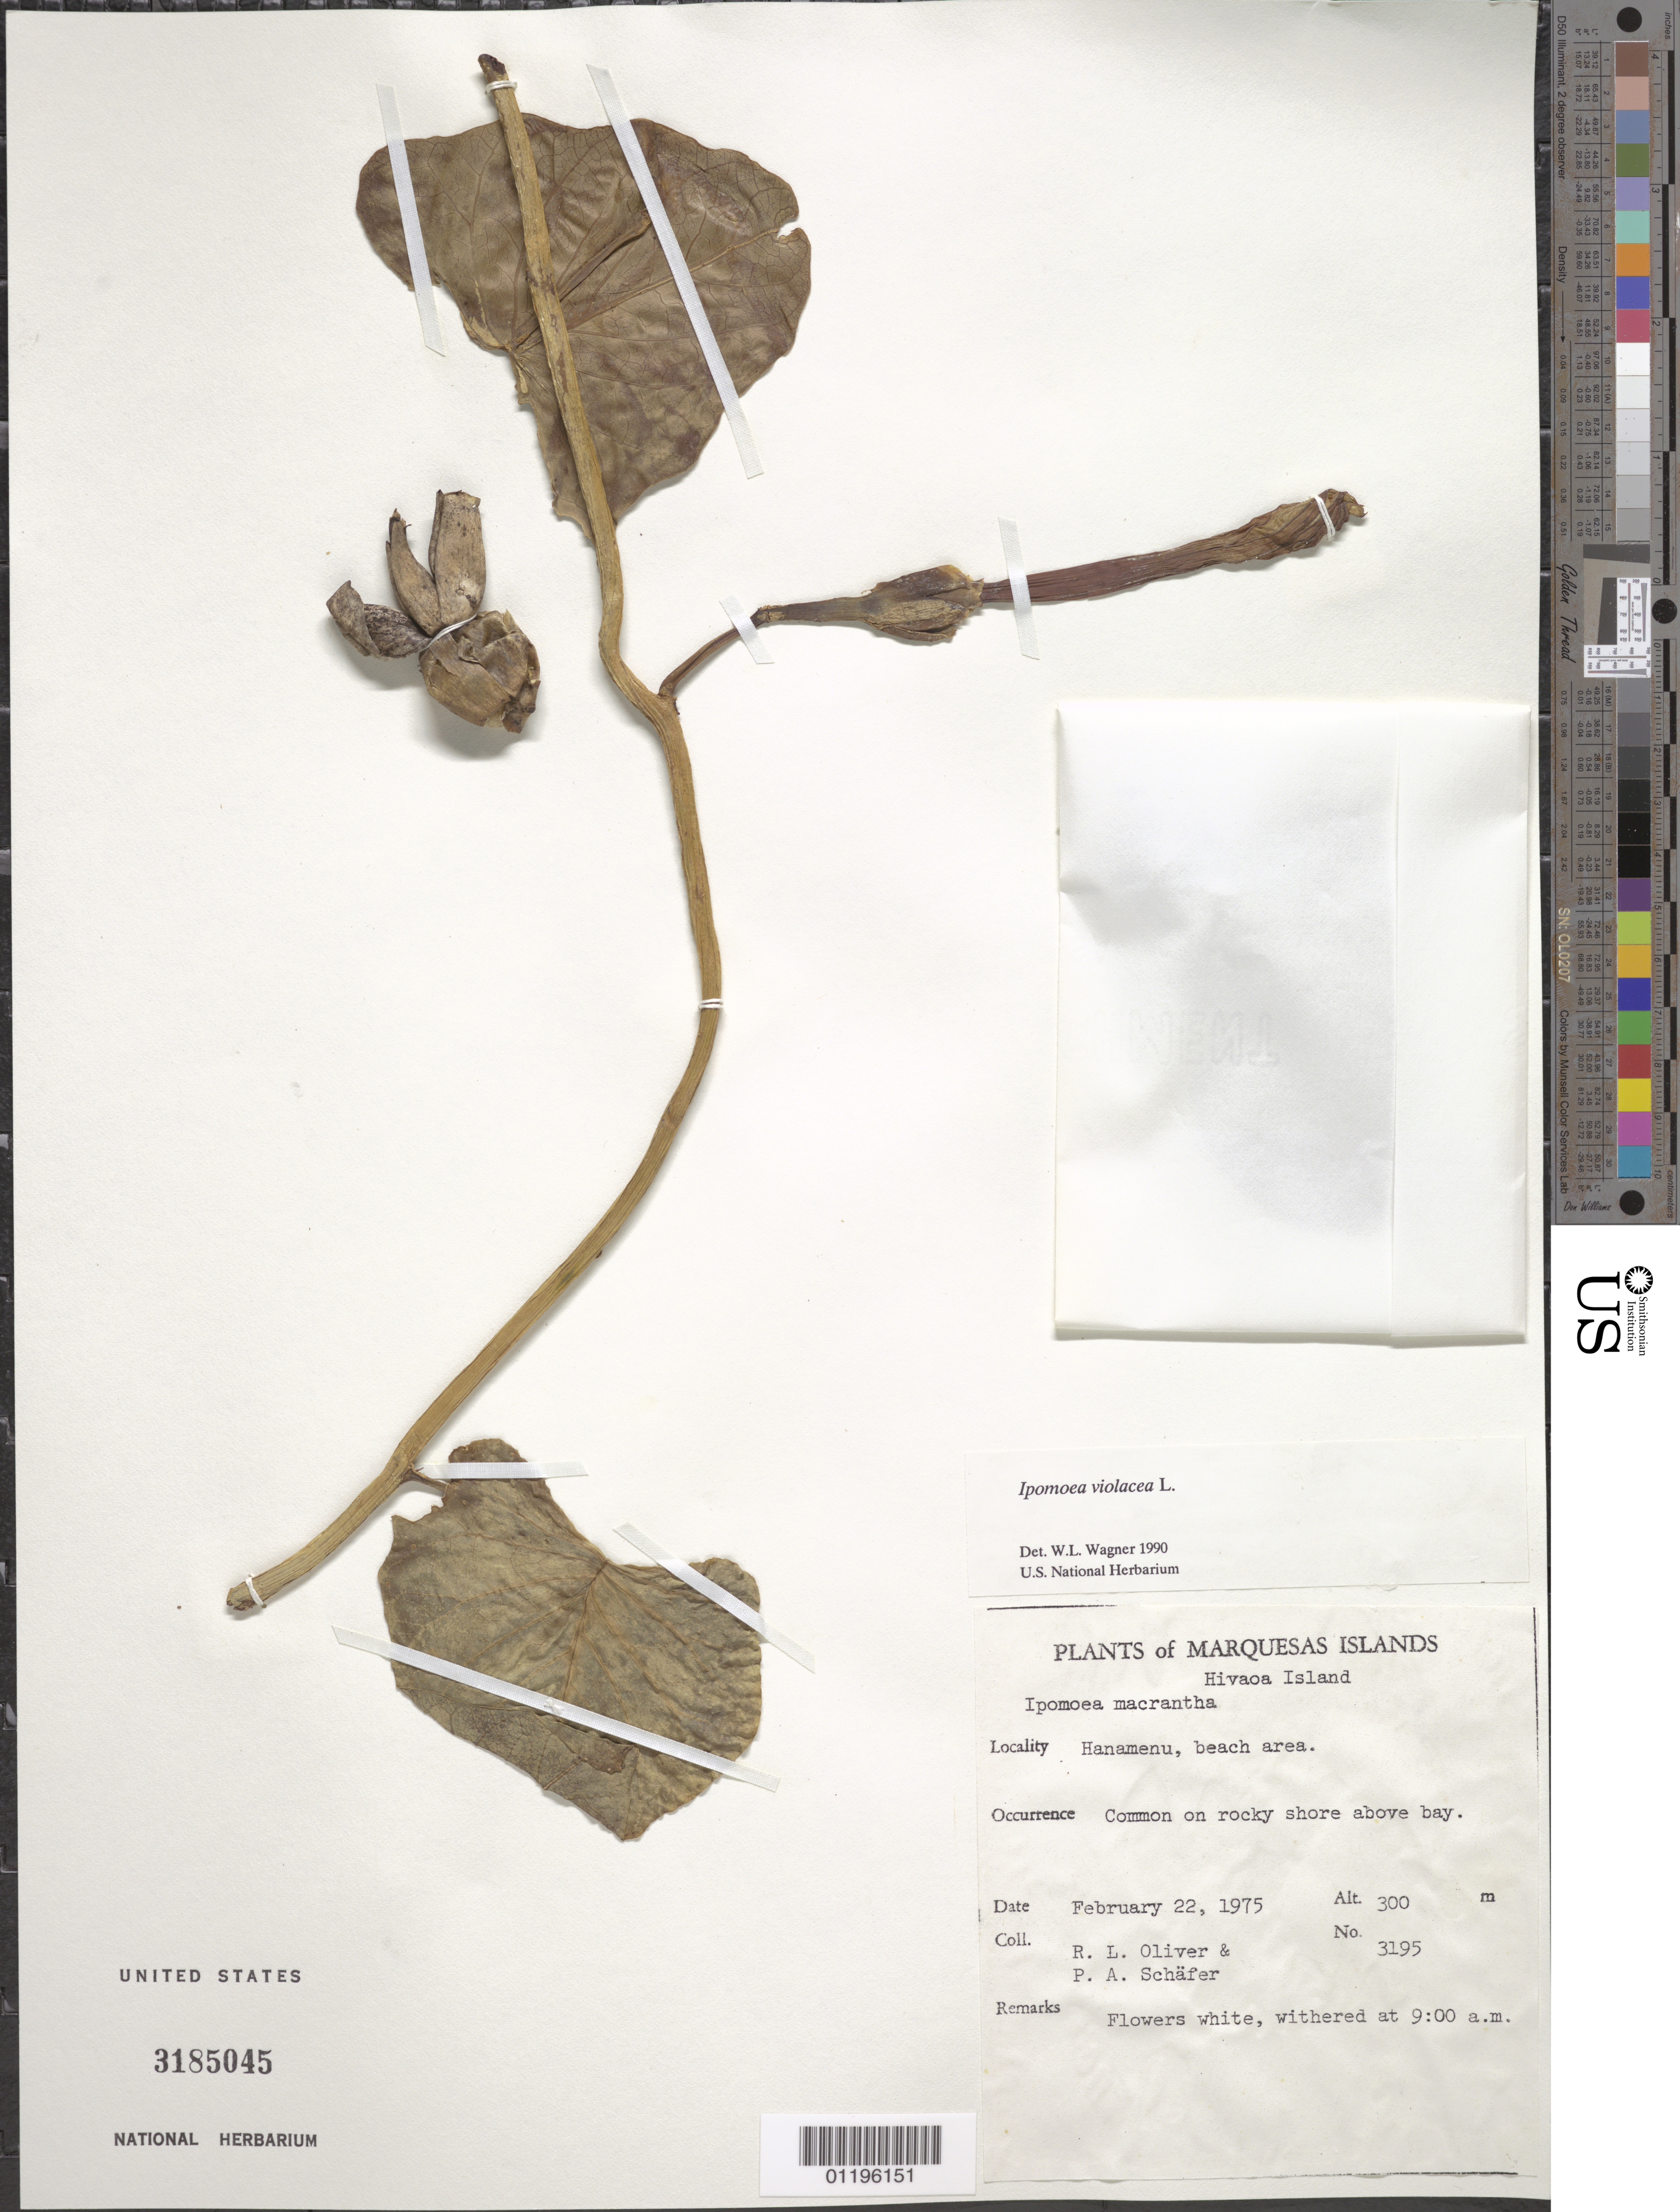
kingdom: Plantae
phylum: Tracheophyta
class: Magnoliopsida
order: Solanales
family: Convolvulaceae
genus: Ipomoea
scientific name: Ipomoea violacea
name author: L.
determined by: Wagner, W. L., (BOT), Smithsonian Institution - National Museum of Natural History (UNITED STATES)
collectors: R. L. Oliver & P. A. Schäfer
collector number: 3195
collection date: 1975-02-22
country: French Polynesia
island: Hiva Oa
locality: Hanamenu, beach area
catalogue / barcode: US 3185045